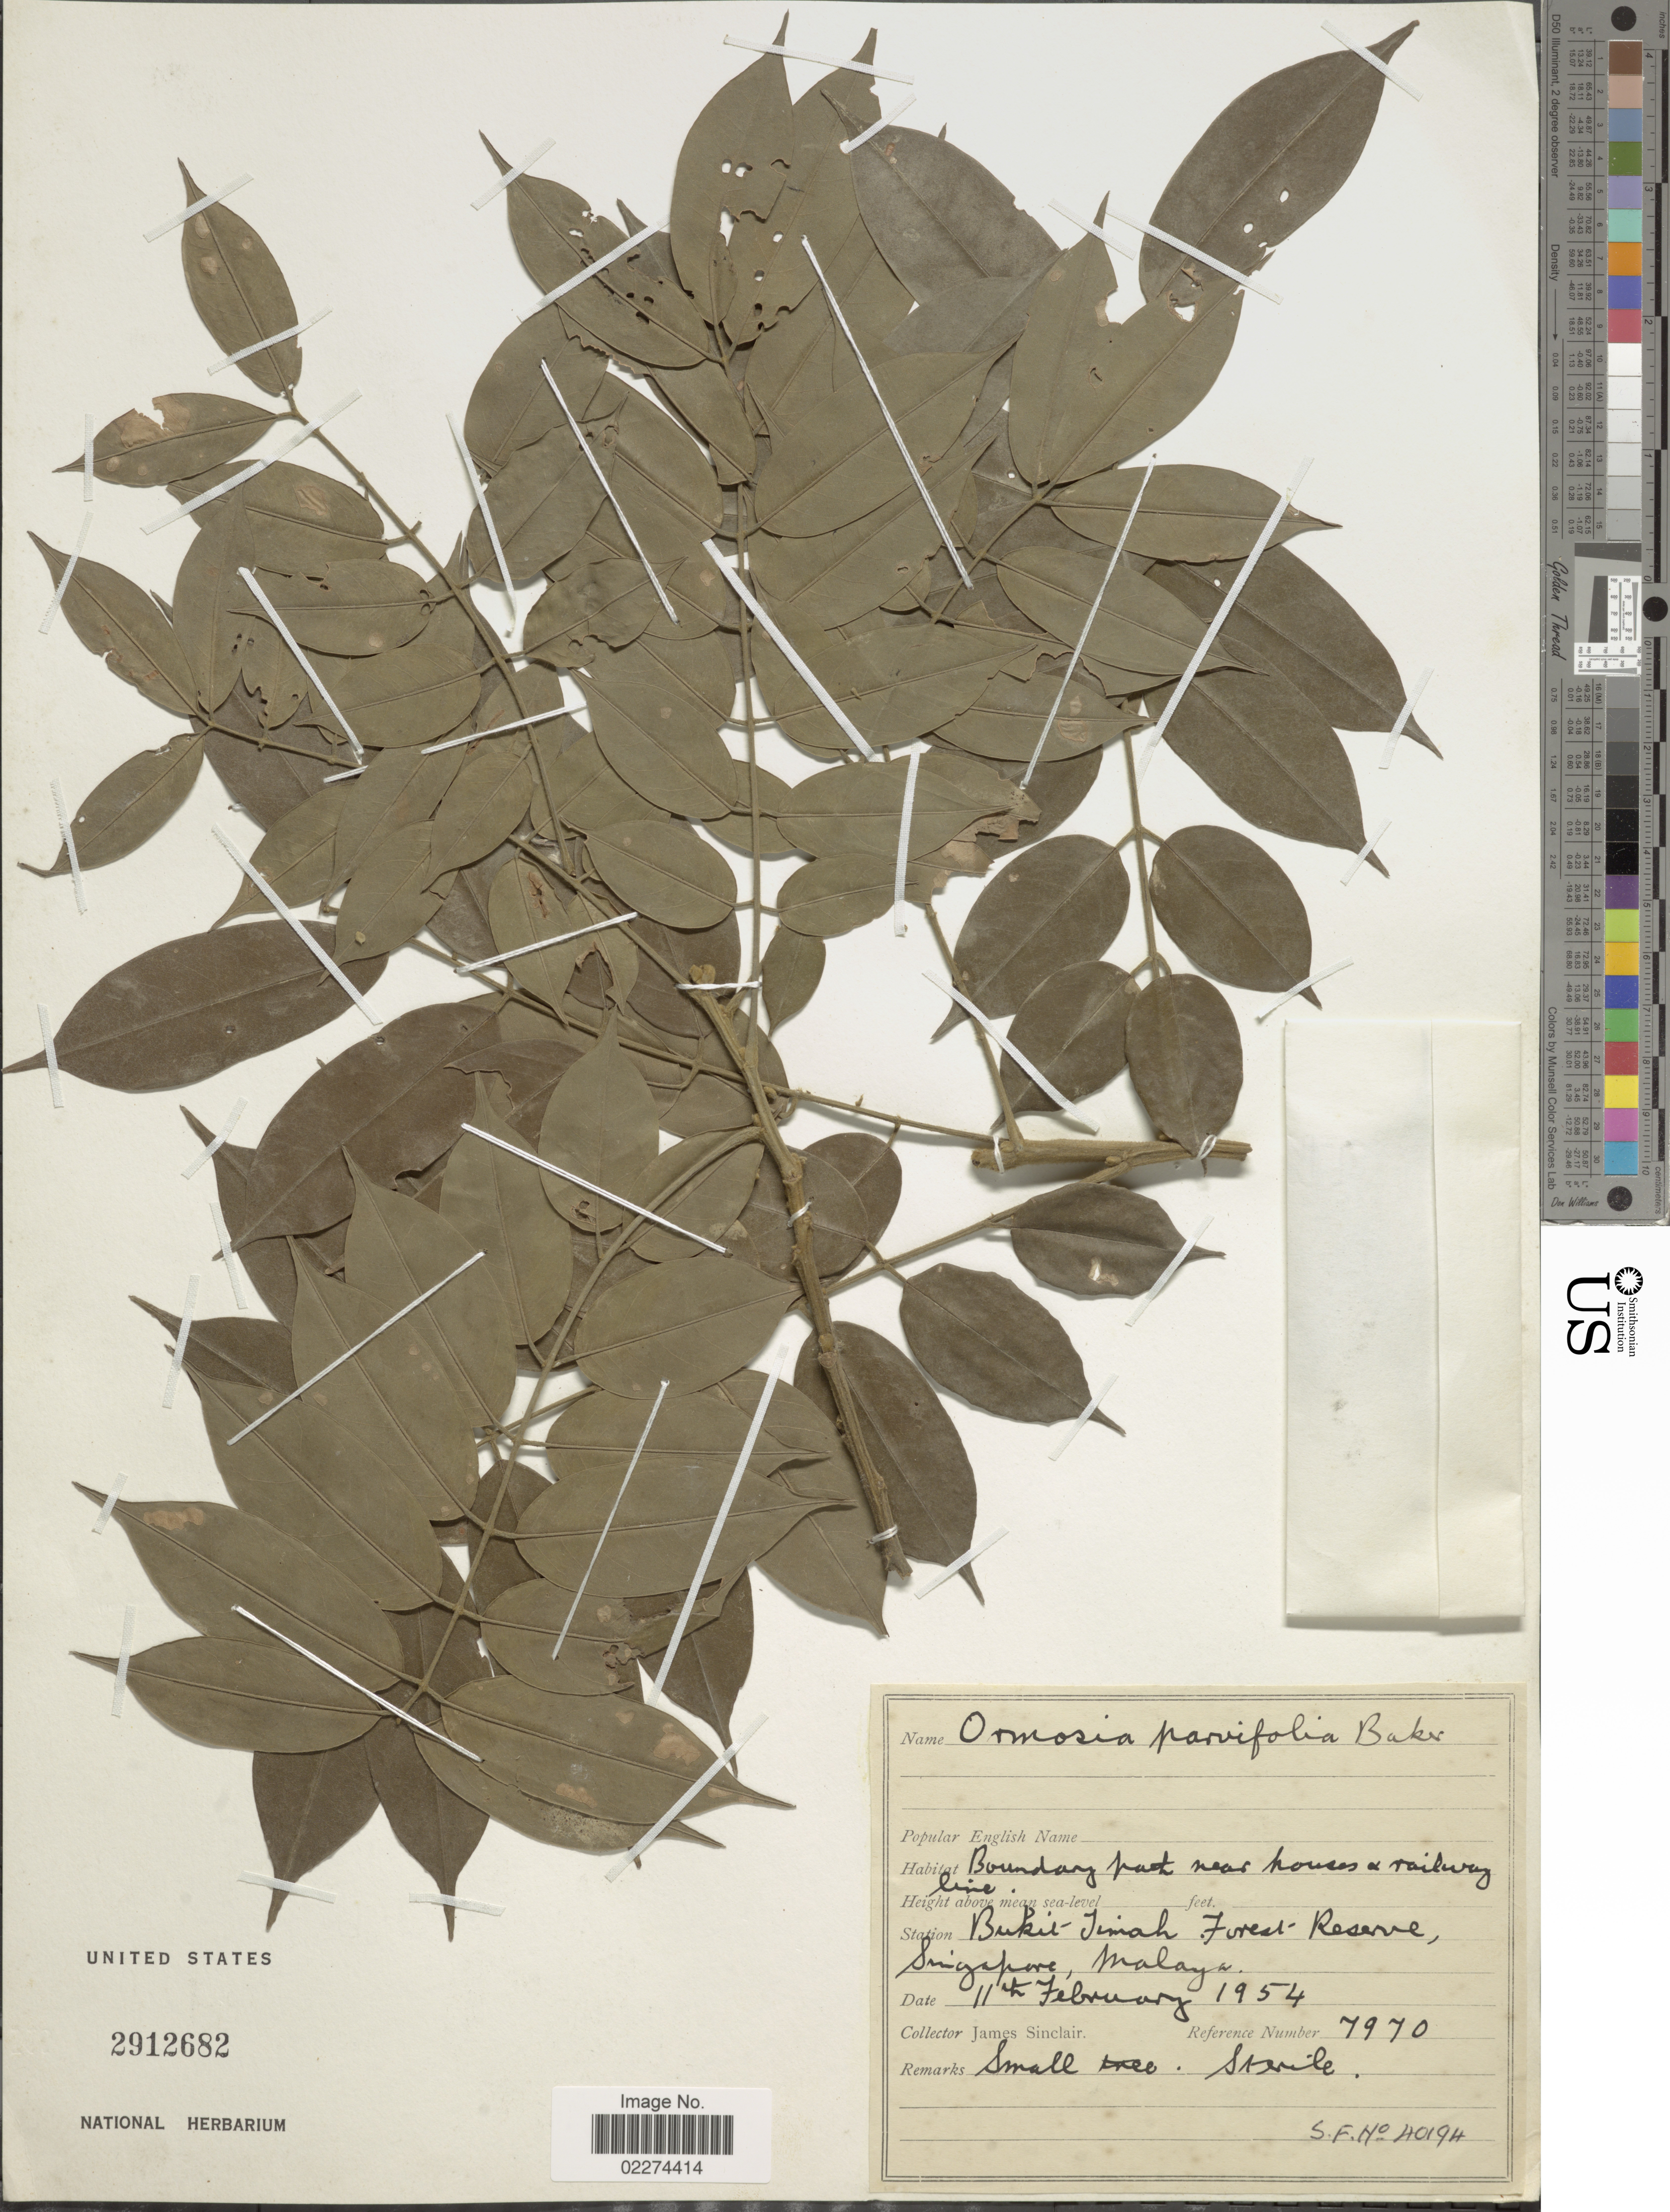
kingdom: Plantae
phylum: Tracheophyta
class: Magnoliopsida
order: Fabales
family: Fabaceae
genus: Ormosia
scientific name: Ormosia parvifolia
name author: Baker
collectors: J. Sinclair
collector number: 7970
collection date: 1954-02-11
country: Singapore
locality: Bukit Jimah, Forest Reserve, Singapore, Malaya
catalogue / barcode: US 2912682